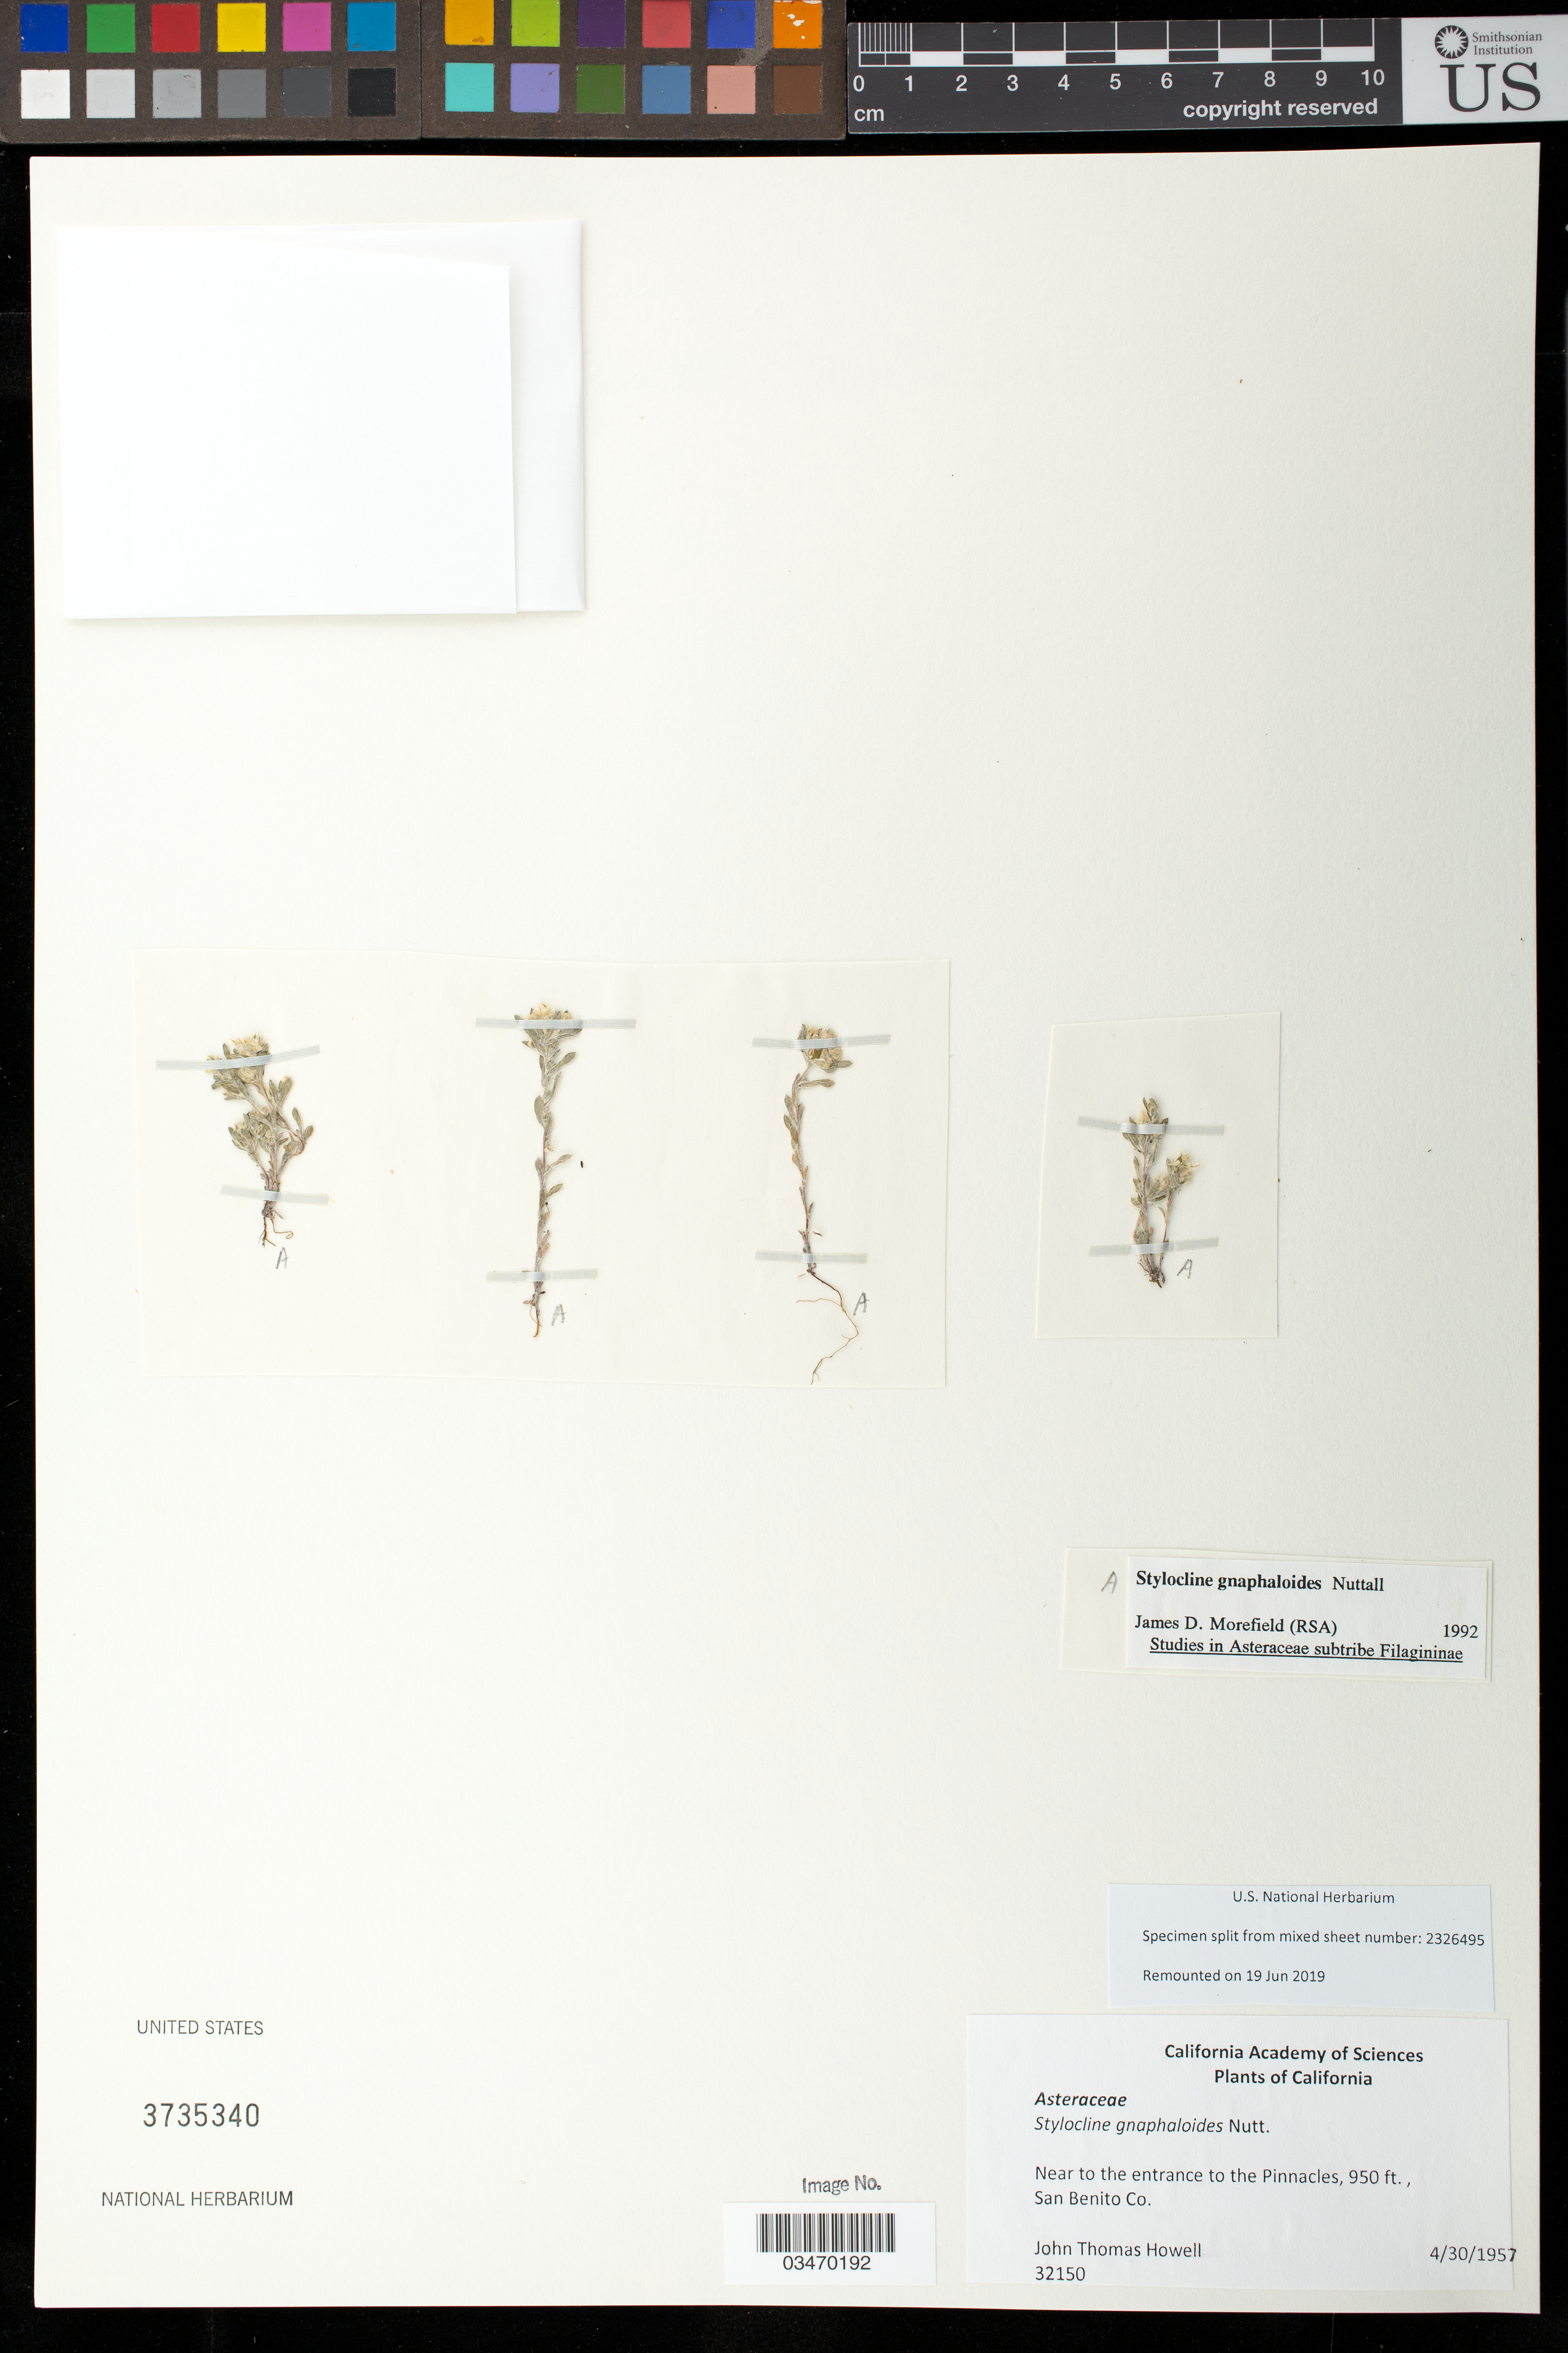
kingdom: Plantae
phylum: Tracheophyta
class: Magnoliopsida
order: Asterales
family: Asteraceae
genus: Stylocline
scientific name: Stylocline gnaphalioides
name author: Nutt.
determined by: Morefield, James D., (RSA), Rancho Santa Ana Botanic Garden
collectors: J. T. Howell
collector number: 32150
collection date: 1957-04-30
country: United States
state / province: California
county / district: San Benito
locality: Near entrance to the Pinnacles.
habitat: Near the entrance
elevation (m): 290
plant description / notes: Mixed sheet split from this sheet 2326495. Remounted on 19 Jun 2019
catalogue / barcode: US 3735340